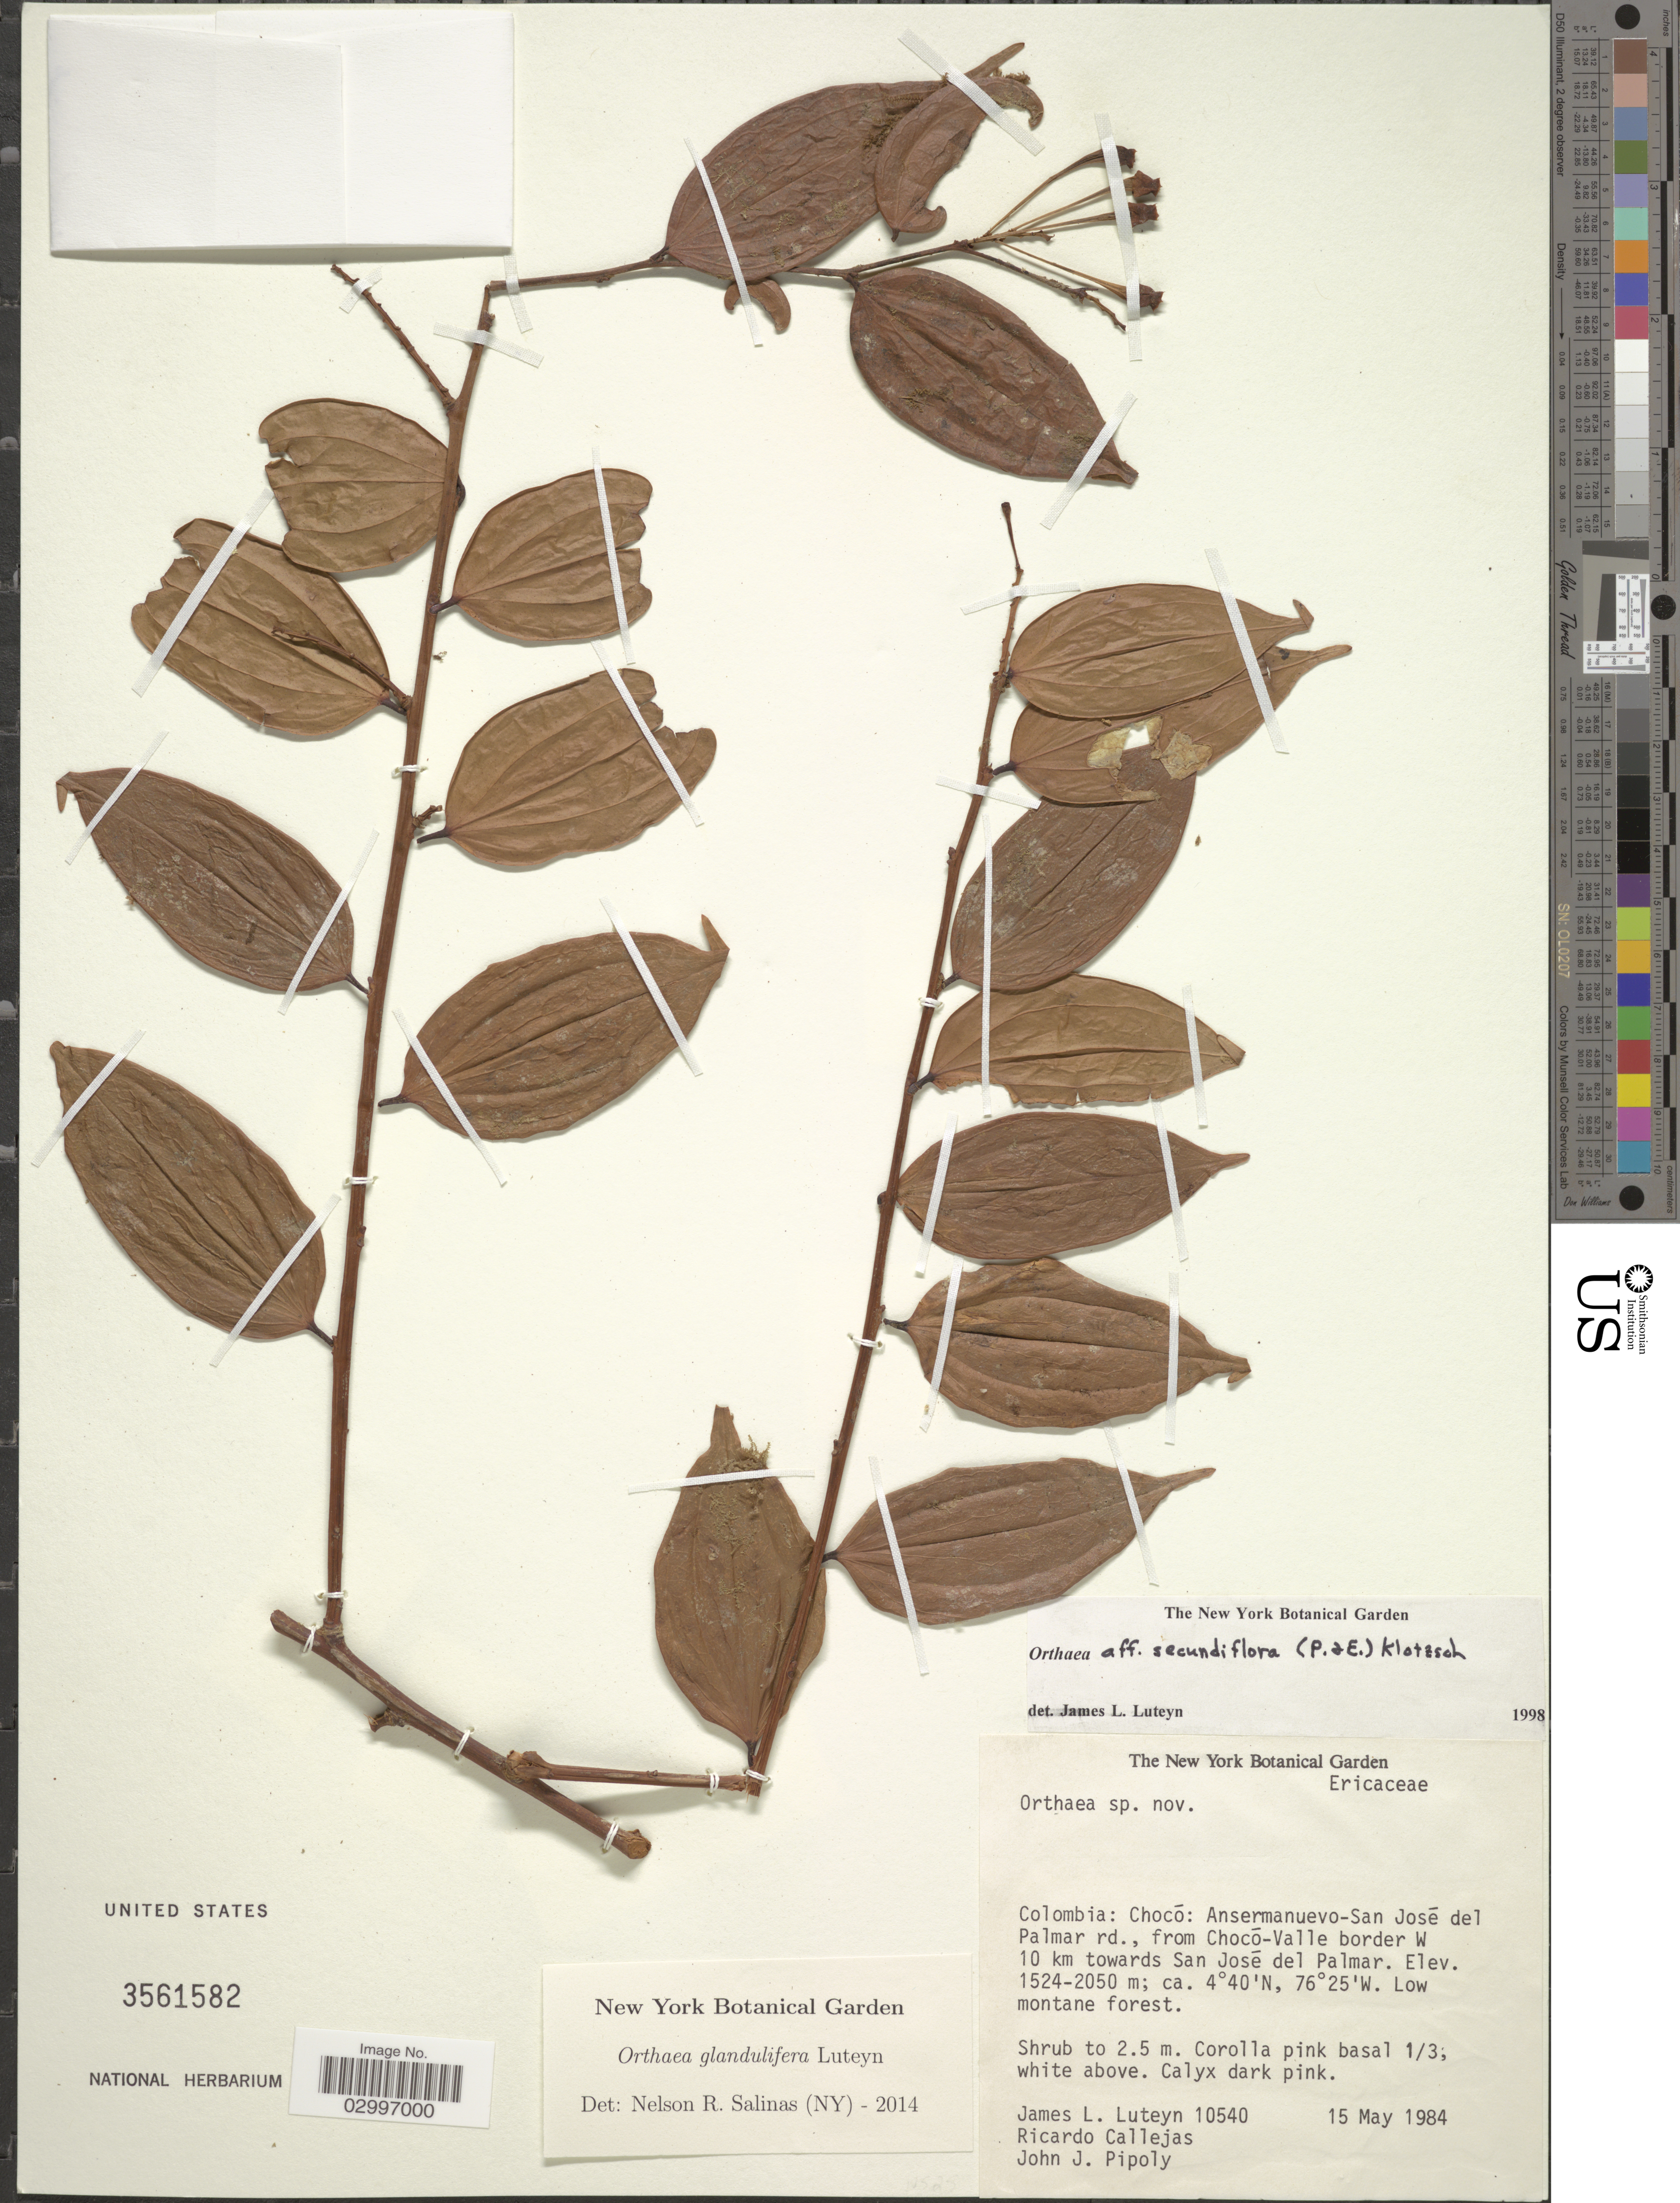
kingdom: Plantae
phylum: Tracheophyta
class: Magnoliopsida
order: Ericales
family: Ericaceae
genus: Orthaea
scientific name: Orthaea glandulifera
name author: Luteyn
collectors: J. Luteyn, R. Callejas & J. J. Pipoly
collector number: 10540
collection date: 1984-05-15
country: Colombia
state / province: Chocó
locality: Ansermanuevo- San José del Palmar rd., from Chocó-Valle border W 10 km towards San José del Palmar.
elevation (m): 1524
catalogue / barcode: US 3561582